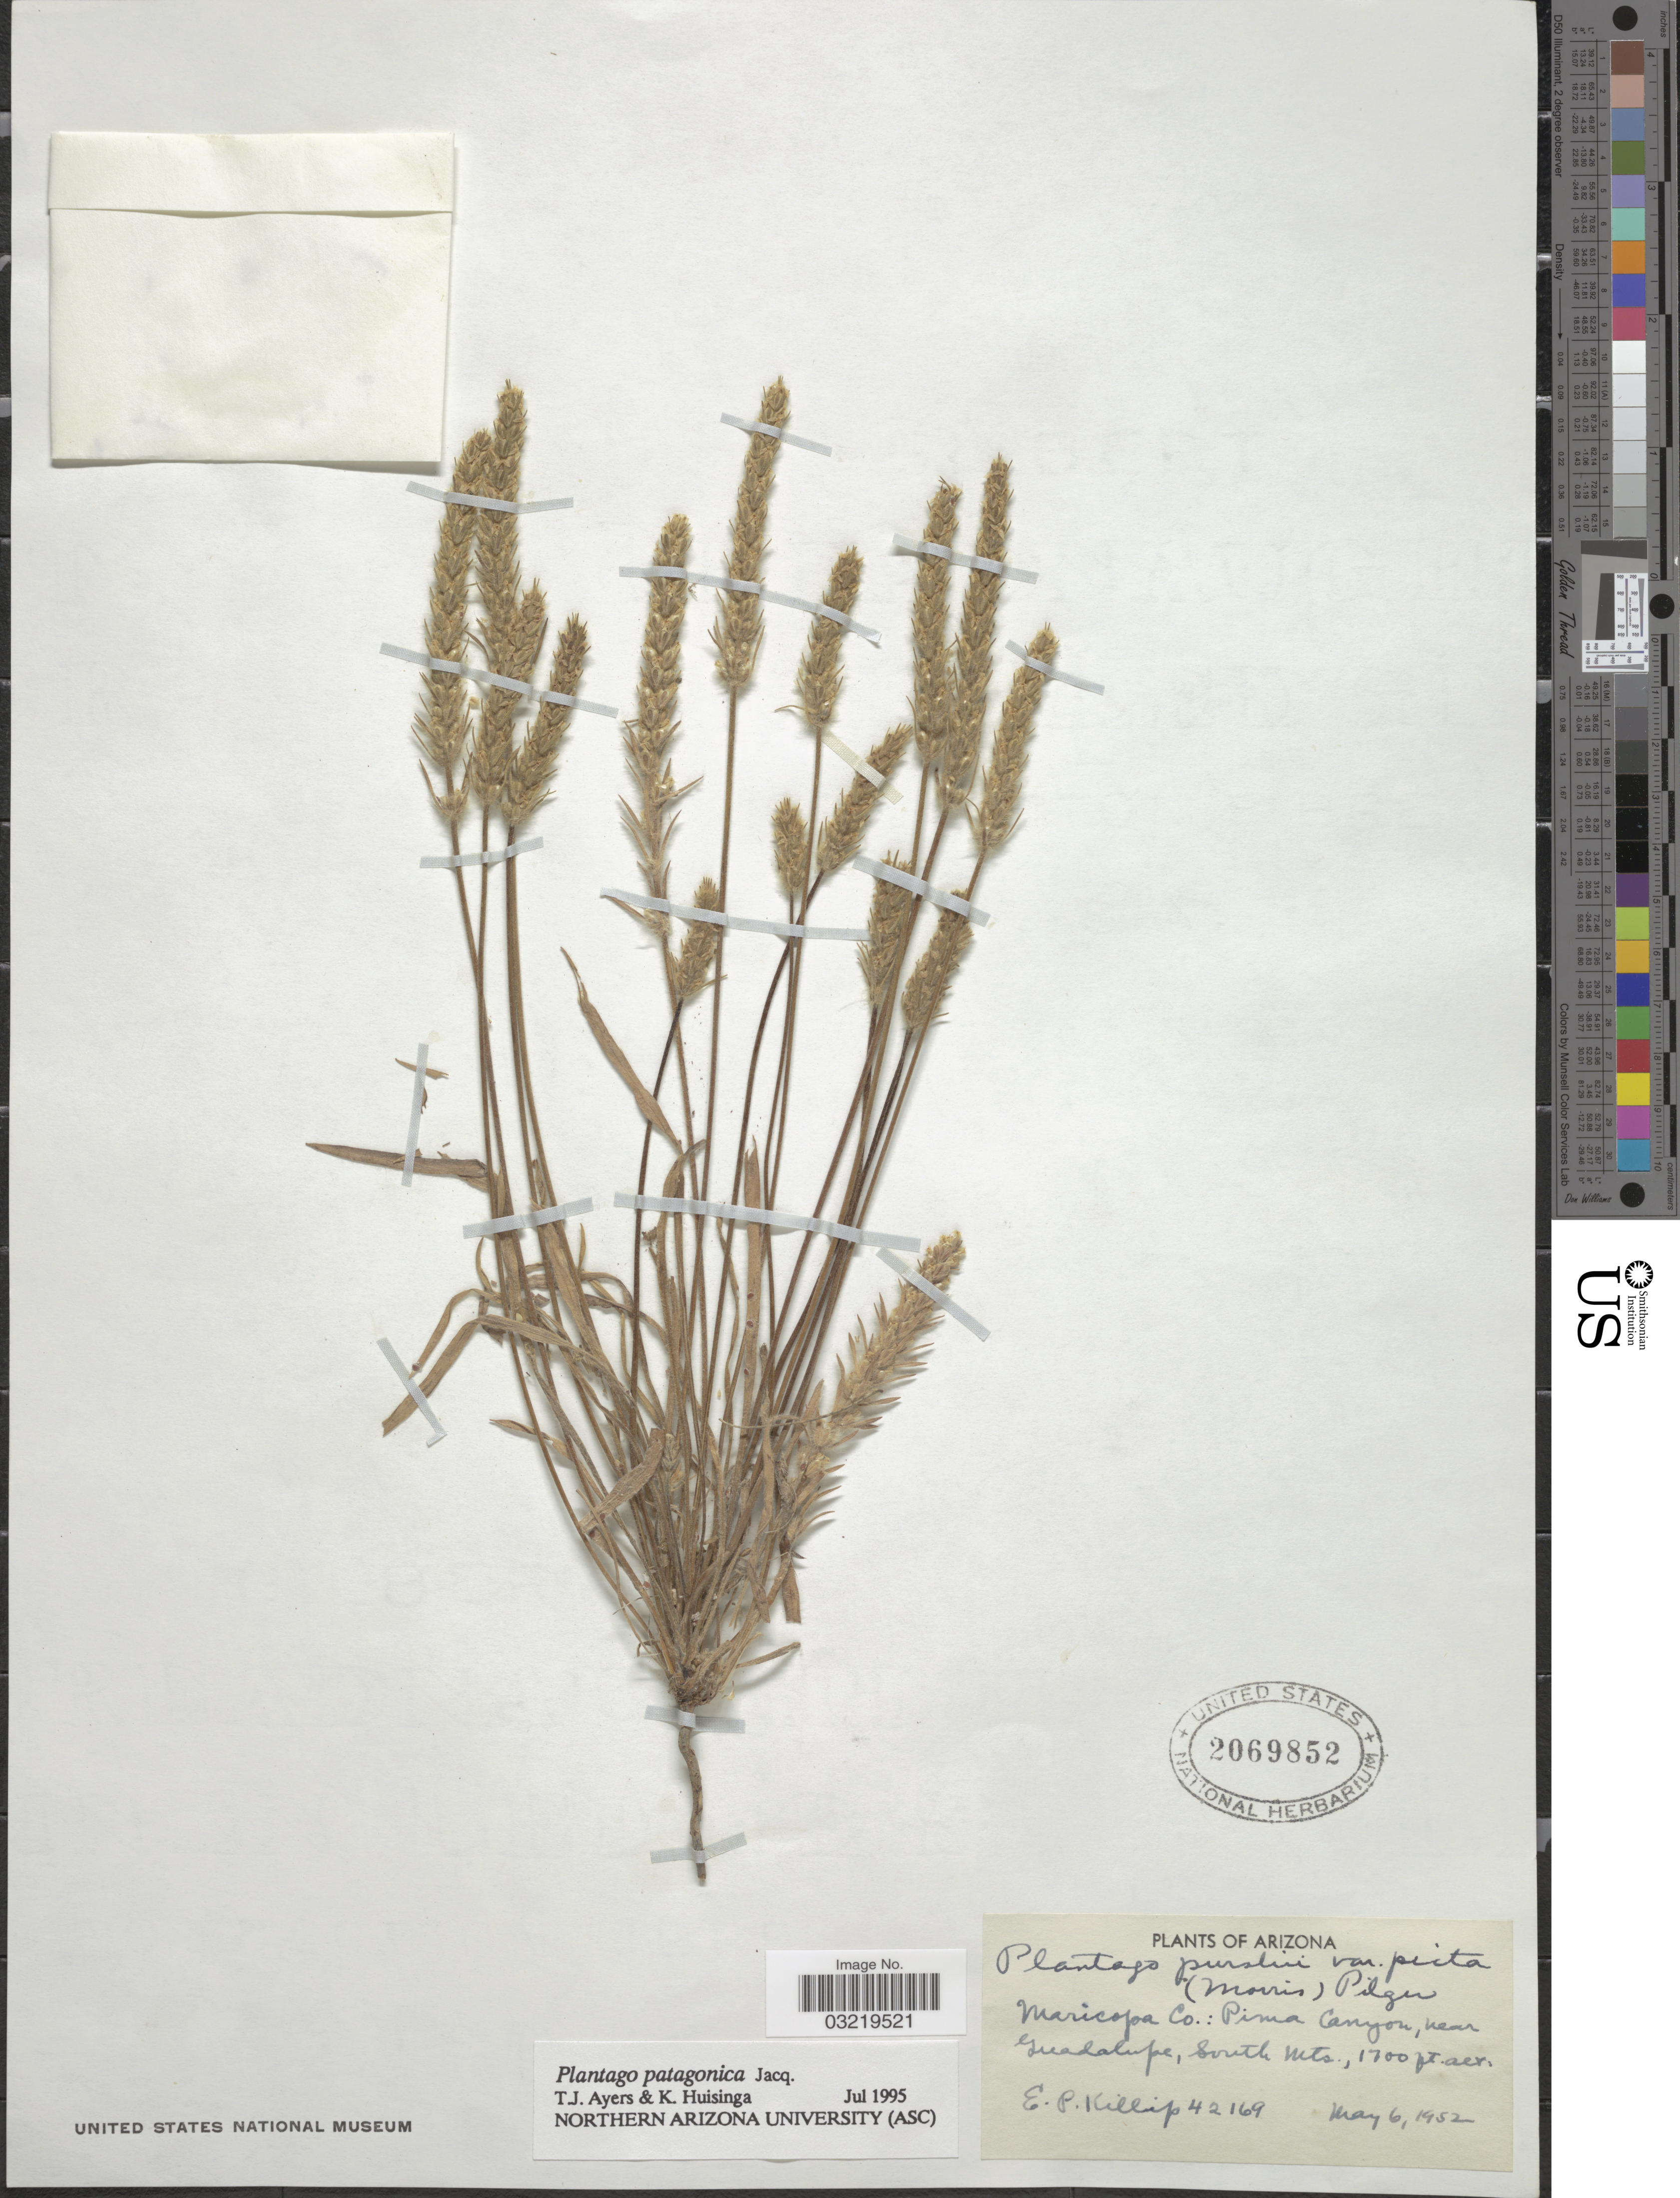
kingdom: Plantae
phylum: Tracheophyta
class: Magnoliopsida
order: Lamiales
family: Plantaginaceae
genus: Plantago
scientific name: Plantago patagonica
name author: Jacq.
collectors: E. P. Killip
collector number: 42169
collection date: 1952-05-06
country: United States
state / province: Arizona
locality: Maricopa Co.: Pima Canyon, near Guadalupe, South Mts.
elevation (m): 518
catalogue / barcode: US 2069852